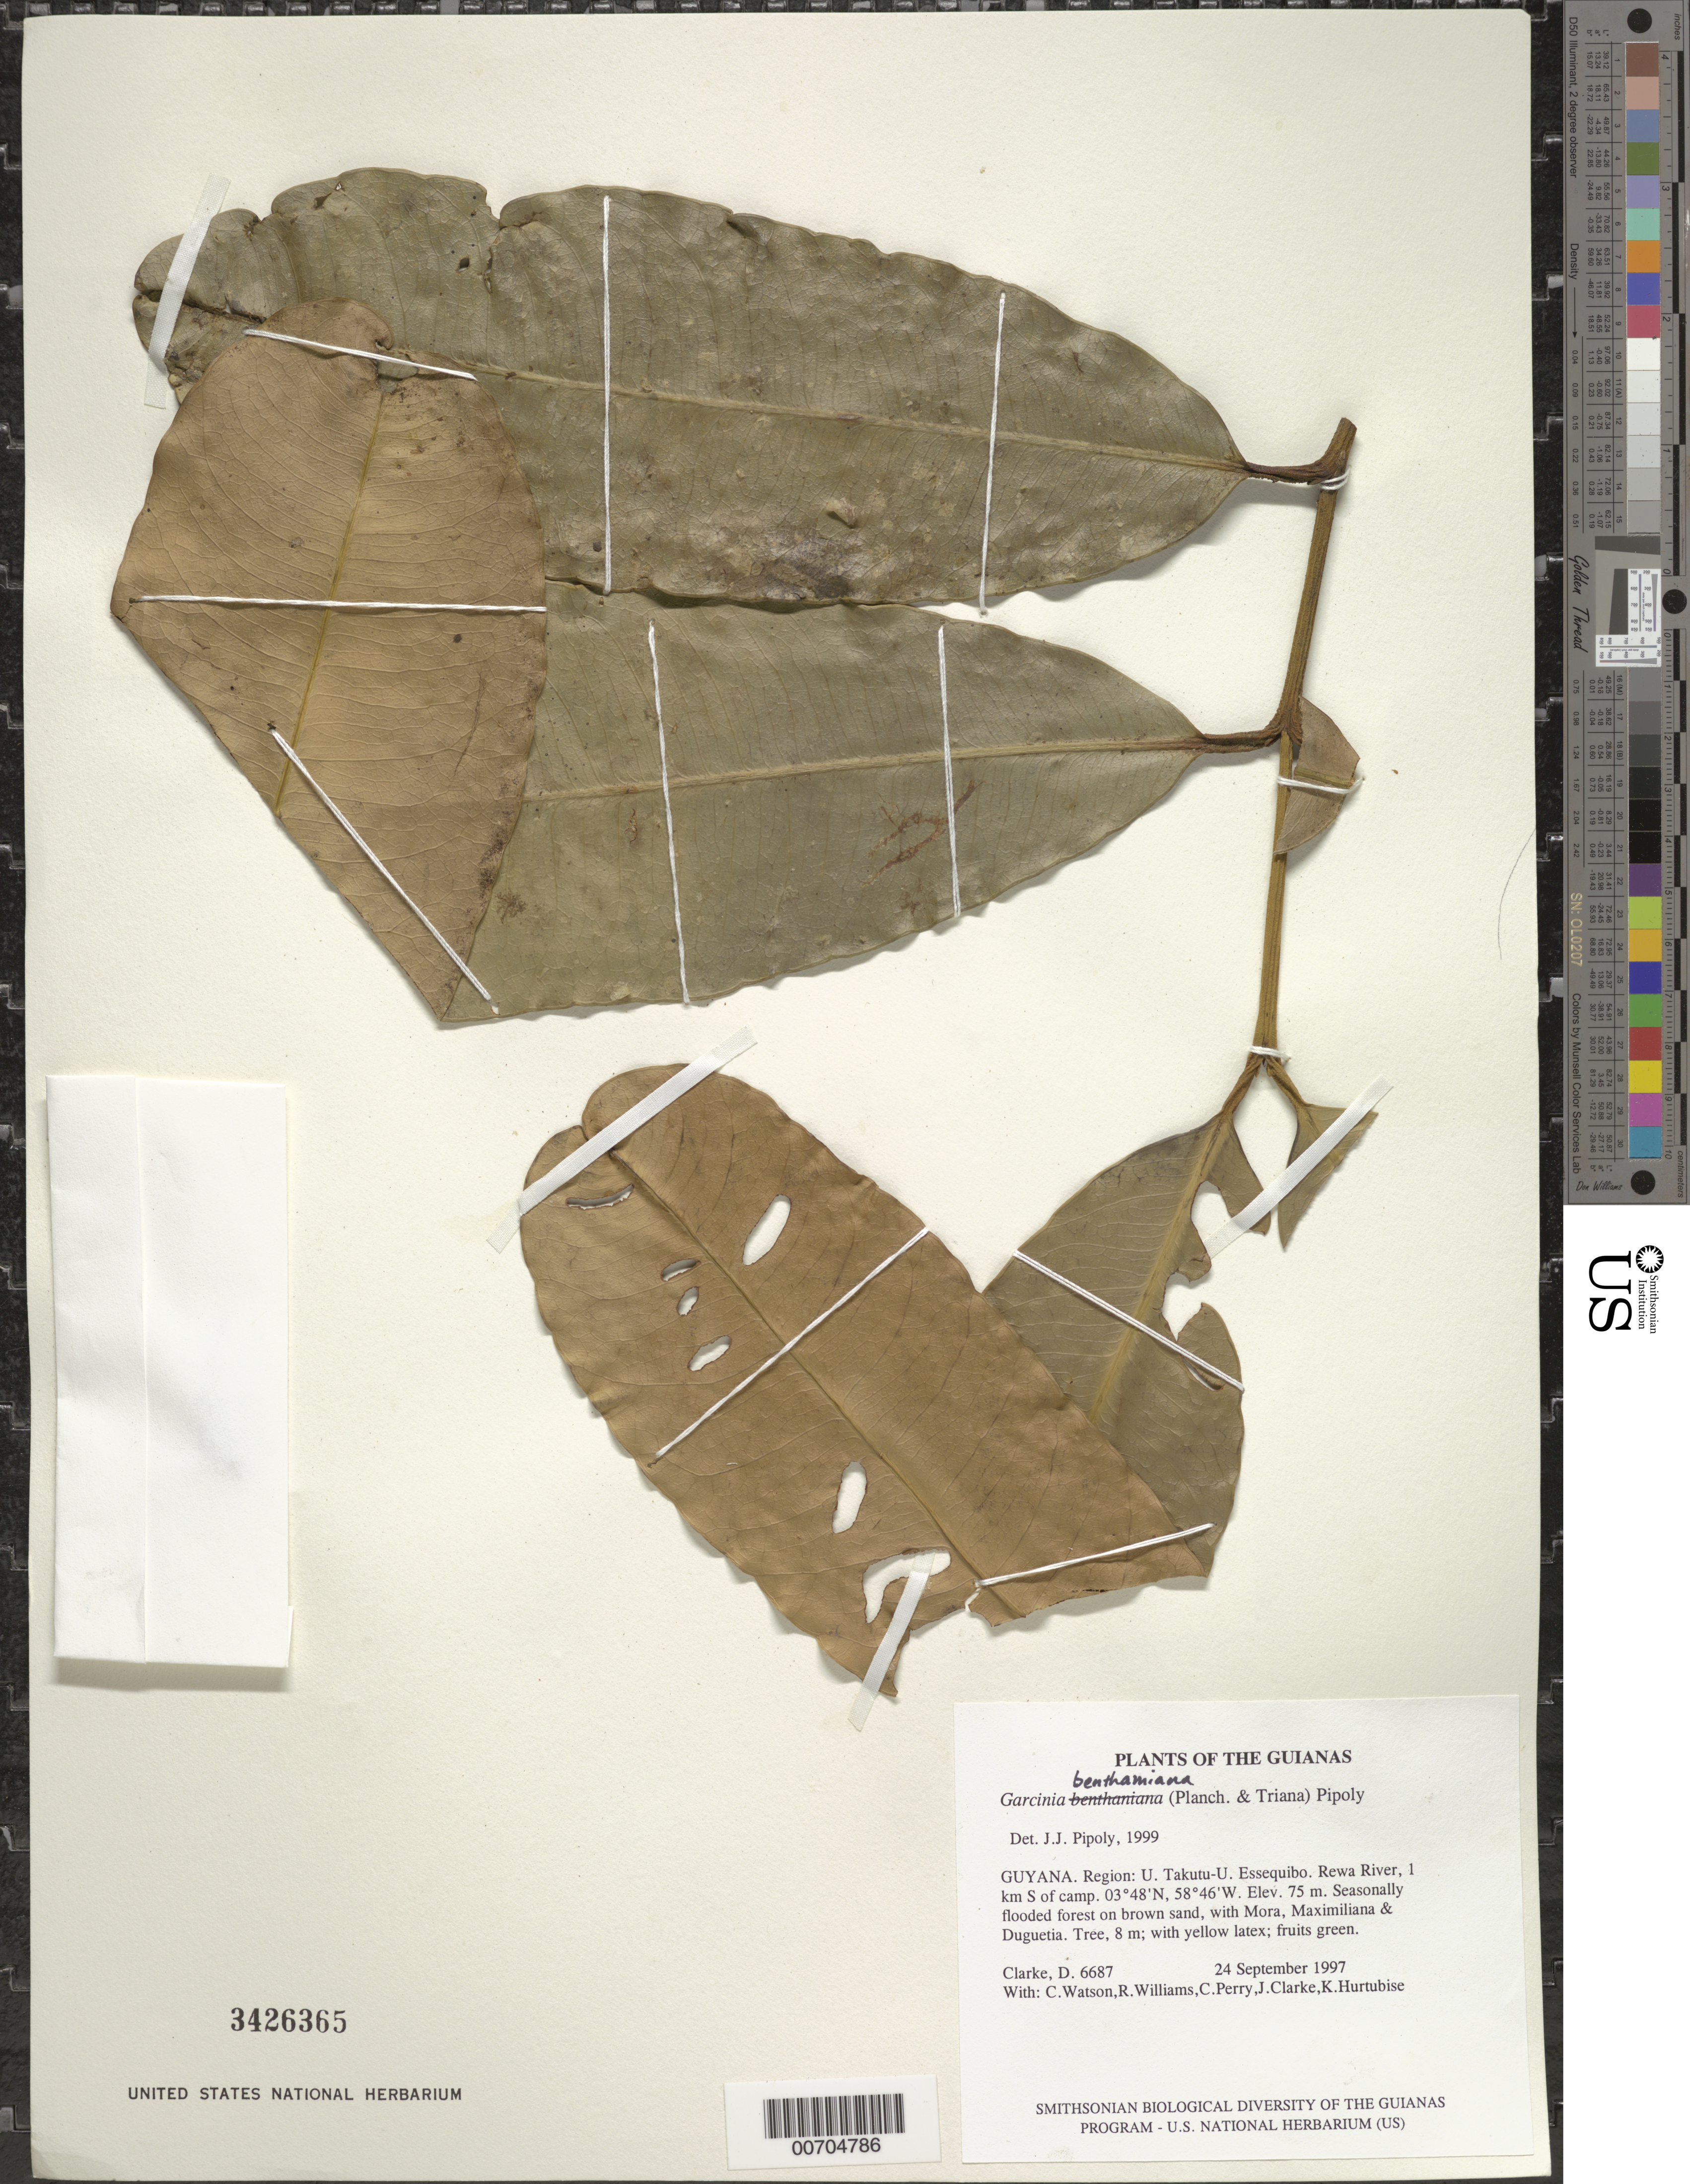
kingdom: Plantae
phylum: Tracheophyta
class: Magnoliopsida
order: Malpighiales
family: Clusiaceae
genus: Garcinia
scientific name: Garcinia benthamiana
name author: (Planch. & Triana) Pipoly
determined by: Pipoly, J. J., III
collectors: H. D. Clarke, C. Watson, R. Williams, C. Perry, J. Clarke & K. Hurtubise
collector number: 6687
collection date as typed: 24 September 1997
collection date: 1997-09-24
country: Guyana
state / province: U. Takutu-U. Essequibo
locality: Rewa River, 1 km S of camp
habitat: Seasonally flooded forest on brown sand, with Mora, Maximiliana & Duguetia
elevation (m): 75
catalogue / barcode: US 3426365